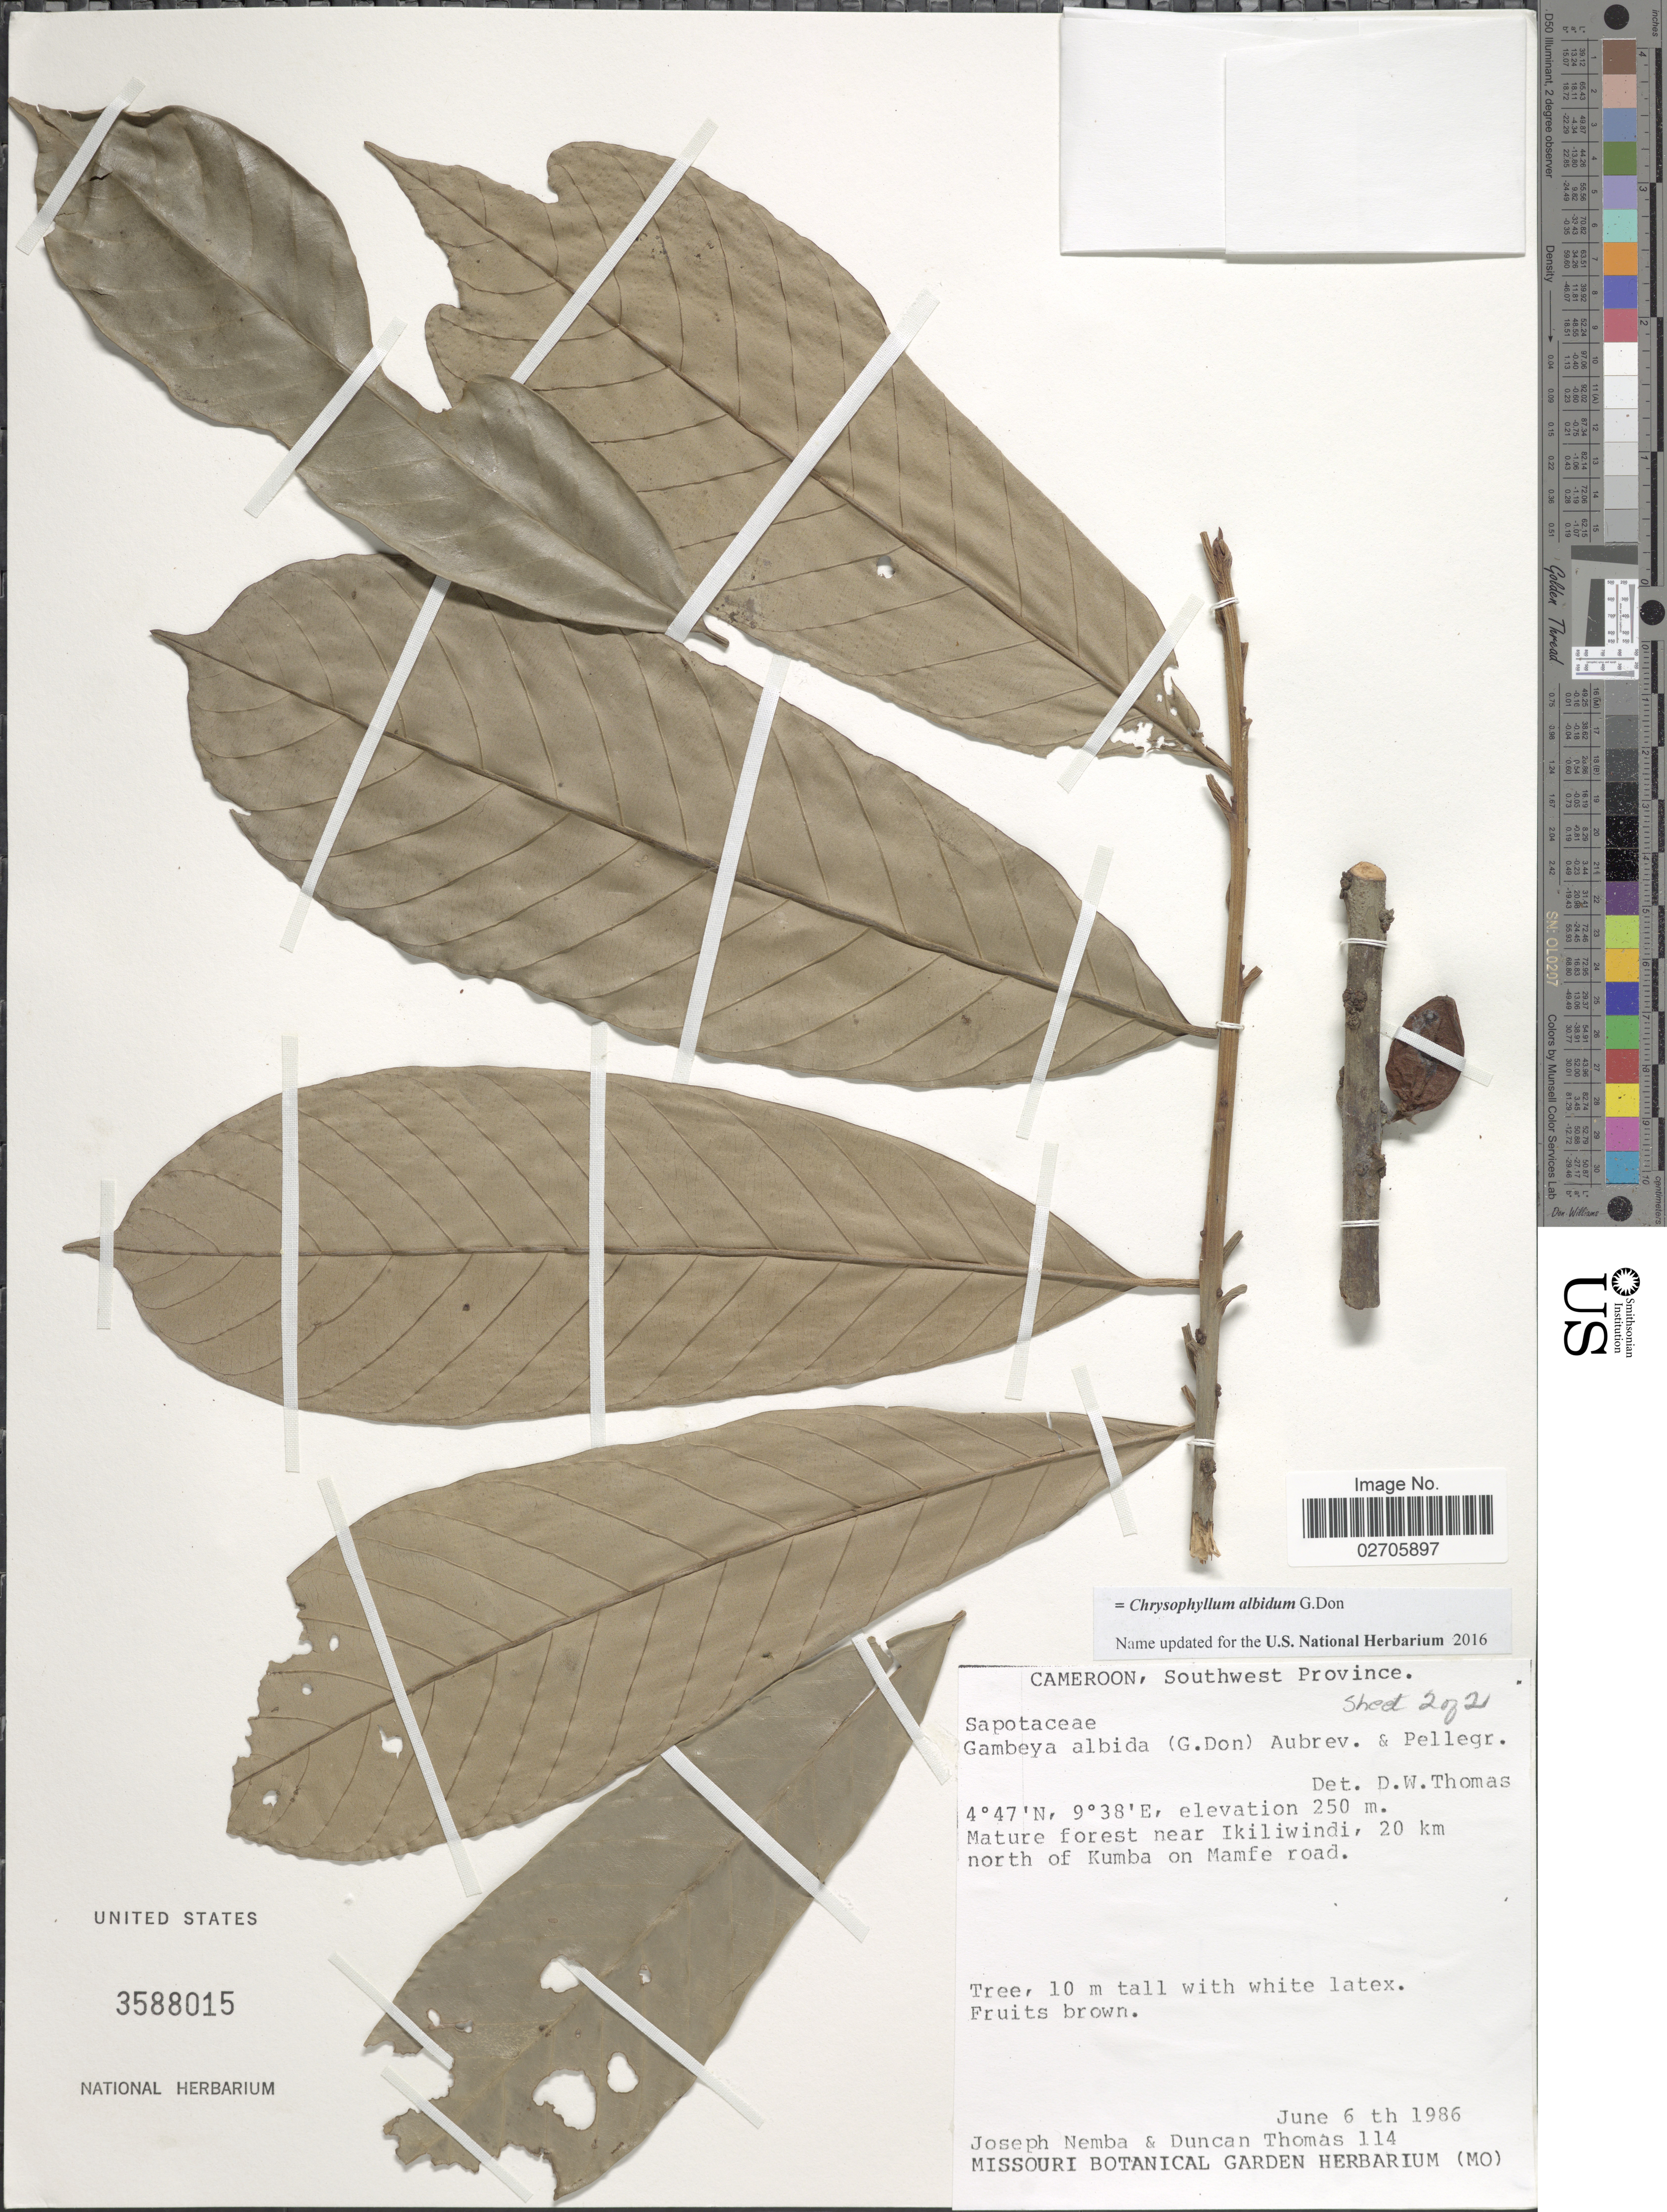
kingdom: Plantae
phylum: Tracheophyta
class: Magnoliopsida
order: Ericales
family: Sapotaceae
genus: Chrysophyllum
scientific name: Chrysophyllum albidum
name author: G. Don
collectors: J. Nemba & D. W. Thomas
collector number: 114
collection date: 1986-06-06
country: Cameroon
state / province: Sud-Ouest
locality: Southwest Province, Mature forest near Ikiliwindi, 20 km north of Kumba on Mamfe road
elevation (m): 250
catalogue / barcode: US 3588015